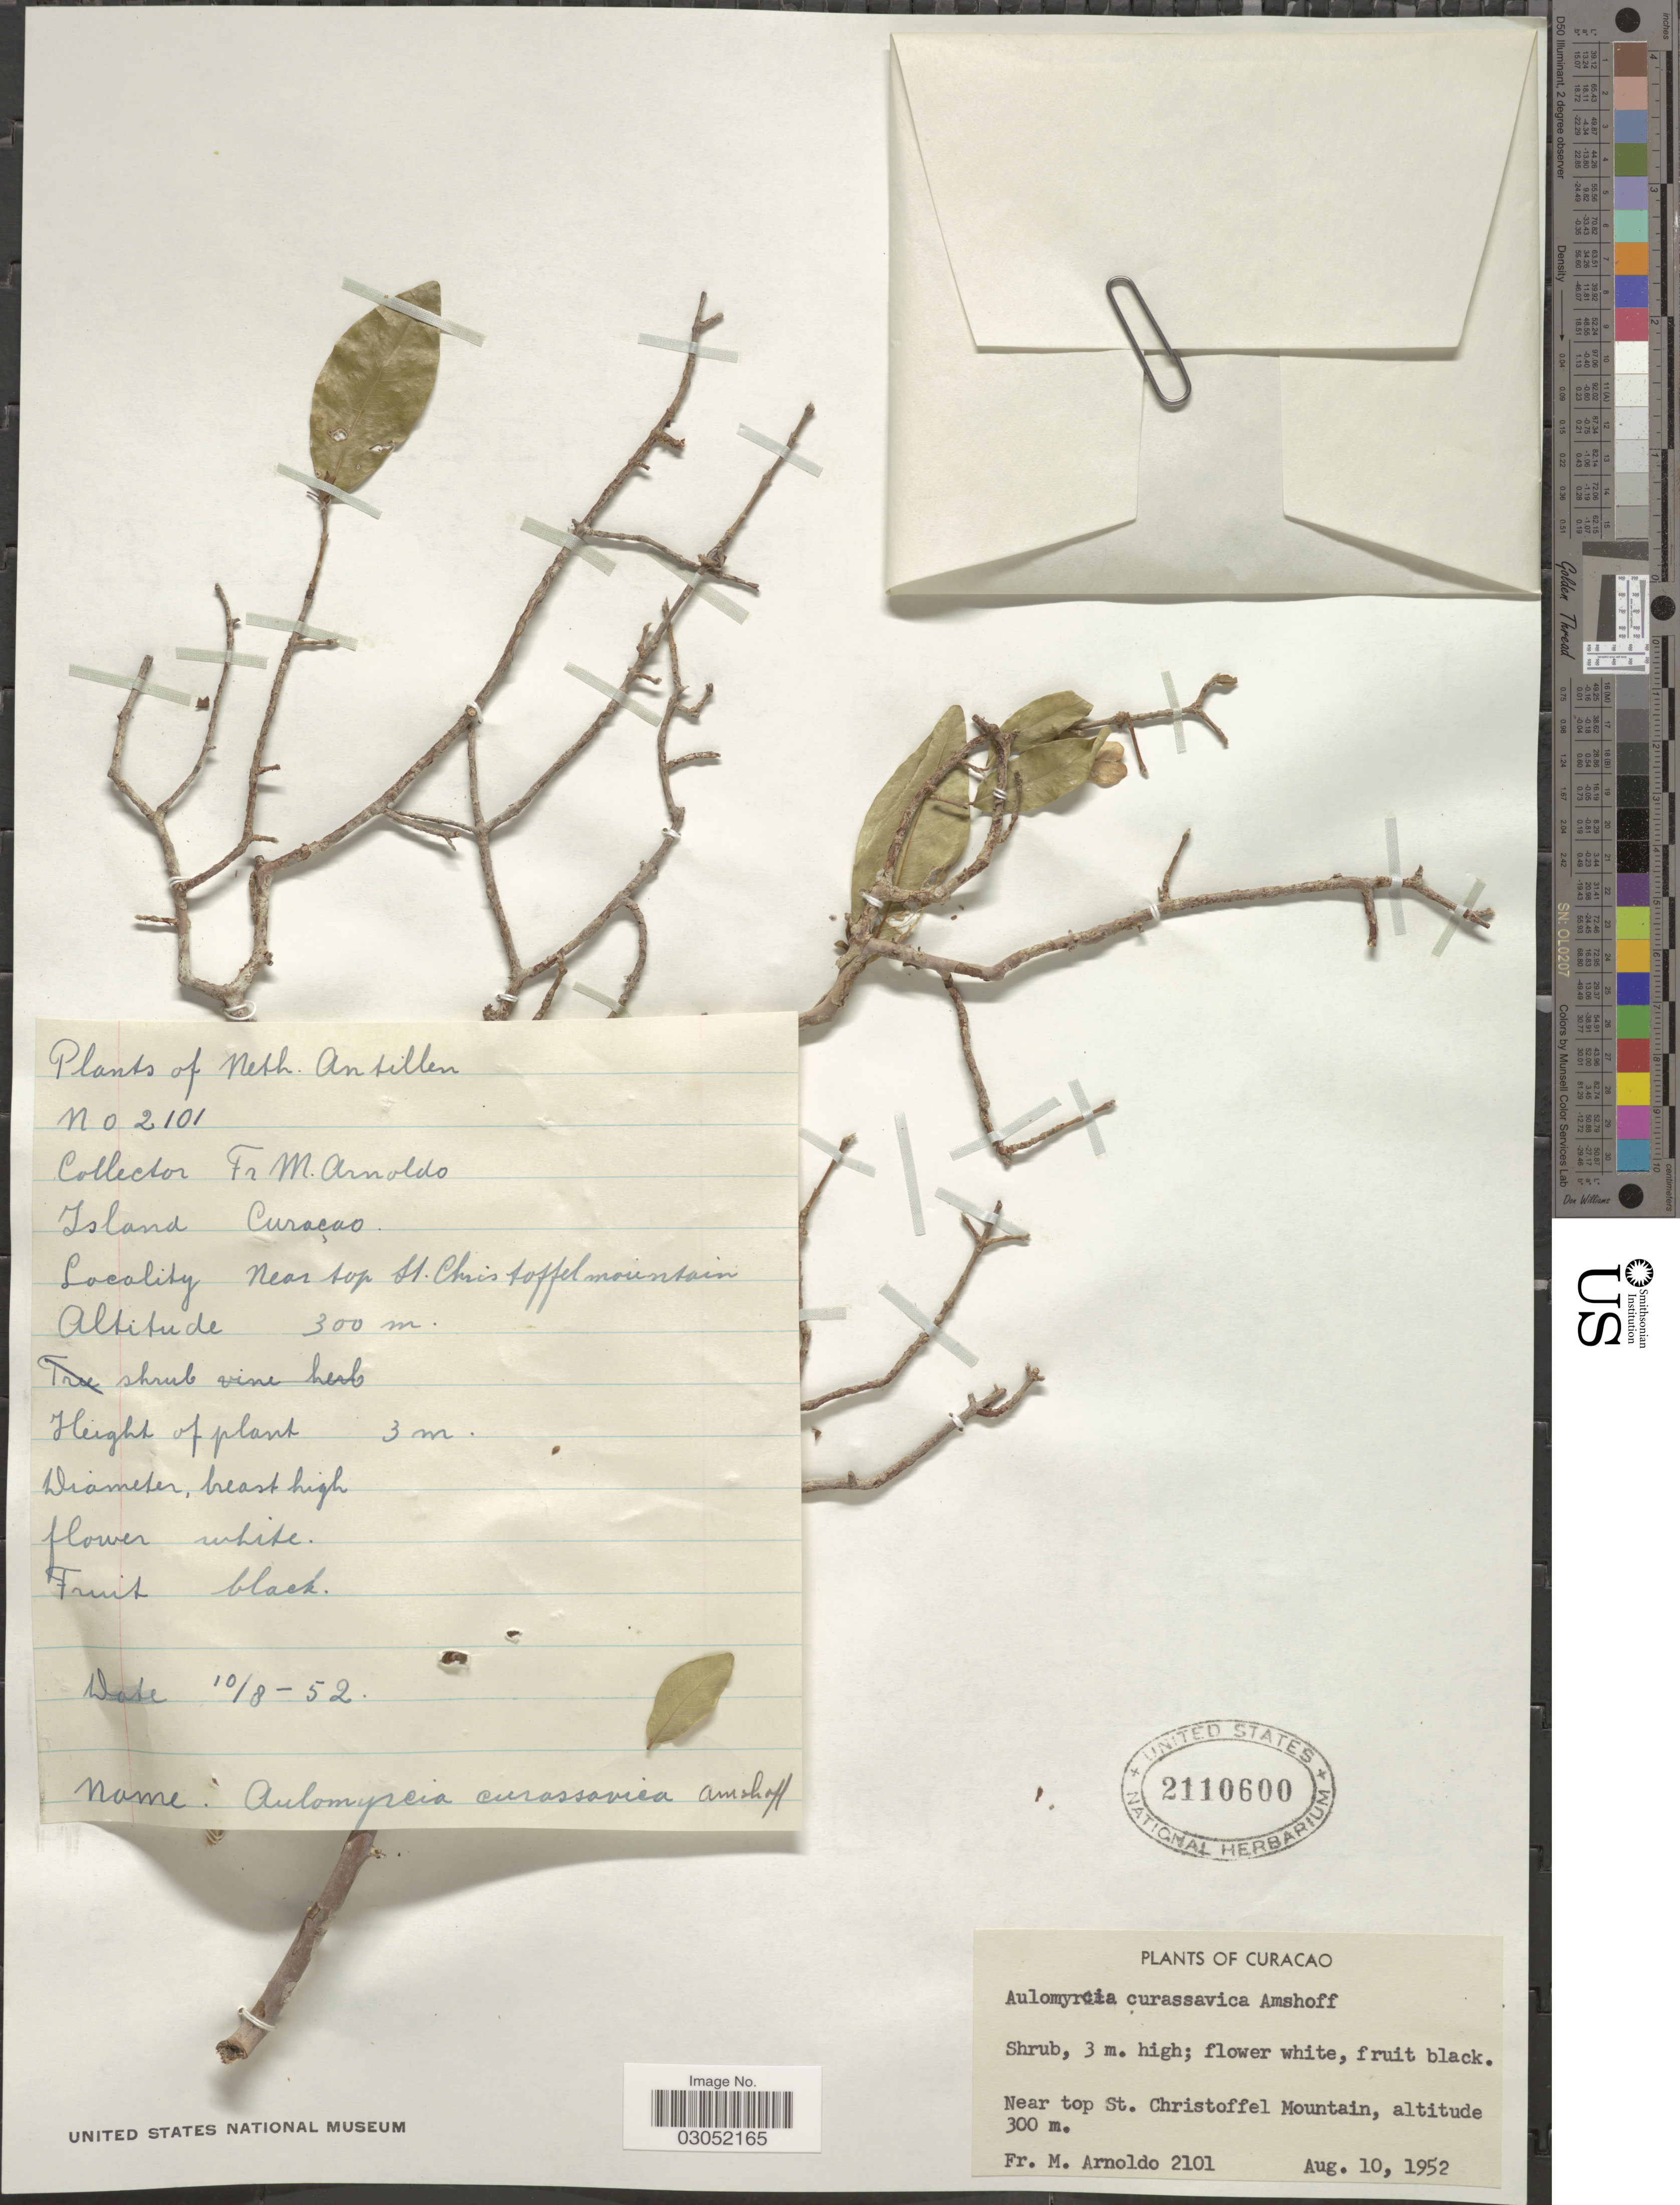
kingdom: Plantae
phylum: Tracheophyta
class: Magnoliopsida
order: Myrtales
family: Myrtaceae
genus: Myrcia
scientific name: Myrcia curassavica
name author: (Amshoff) Stoffers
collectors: N. Arnoldo-Broeders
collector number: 2101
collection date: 1952-08-10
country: Curaçao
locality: Neth. Antilles. Near top St. Christoffel Mountain.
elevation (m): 300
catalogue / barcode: US 2110600